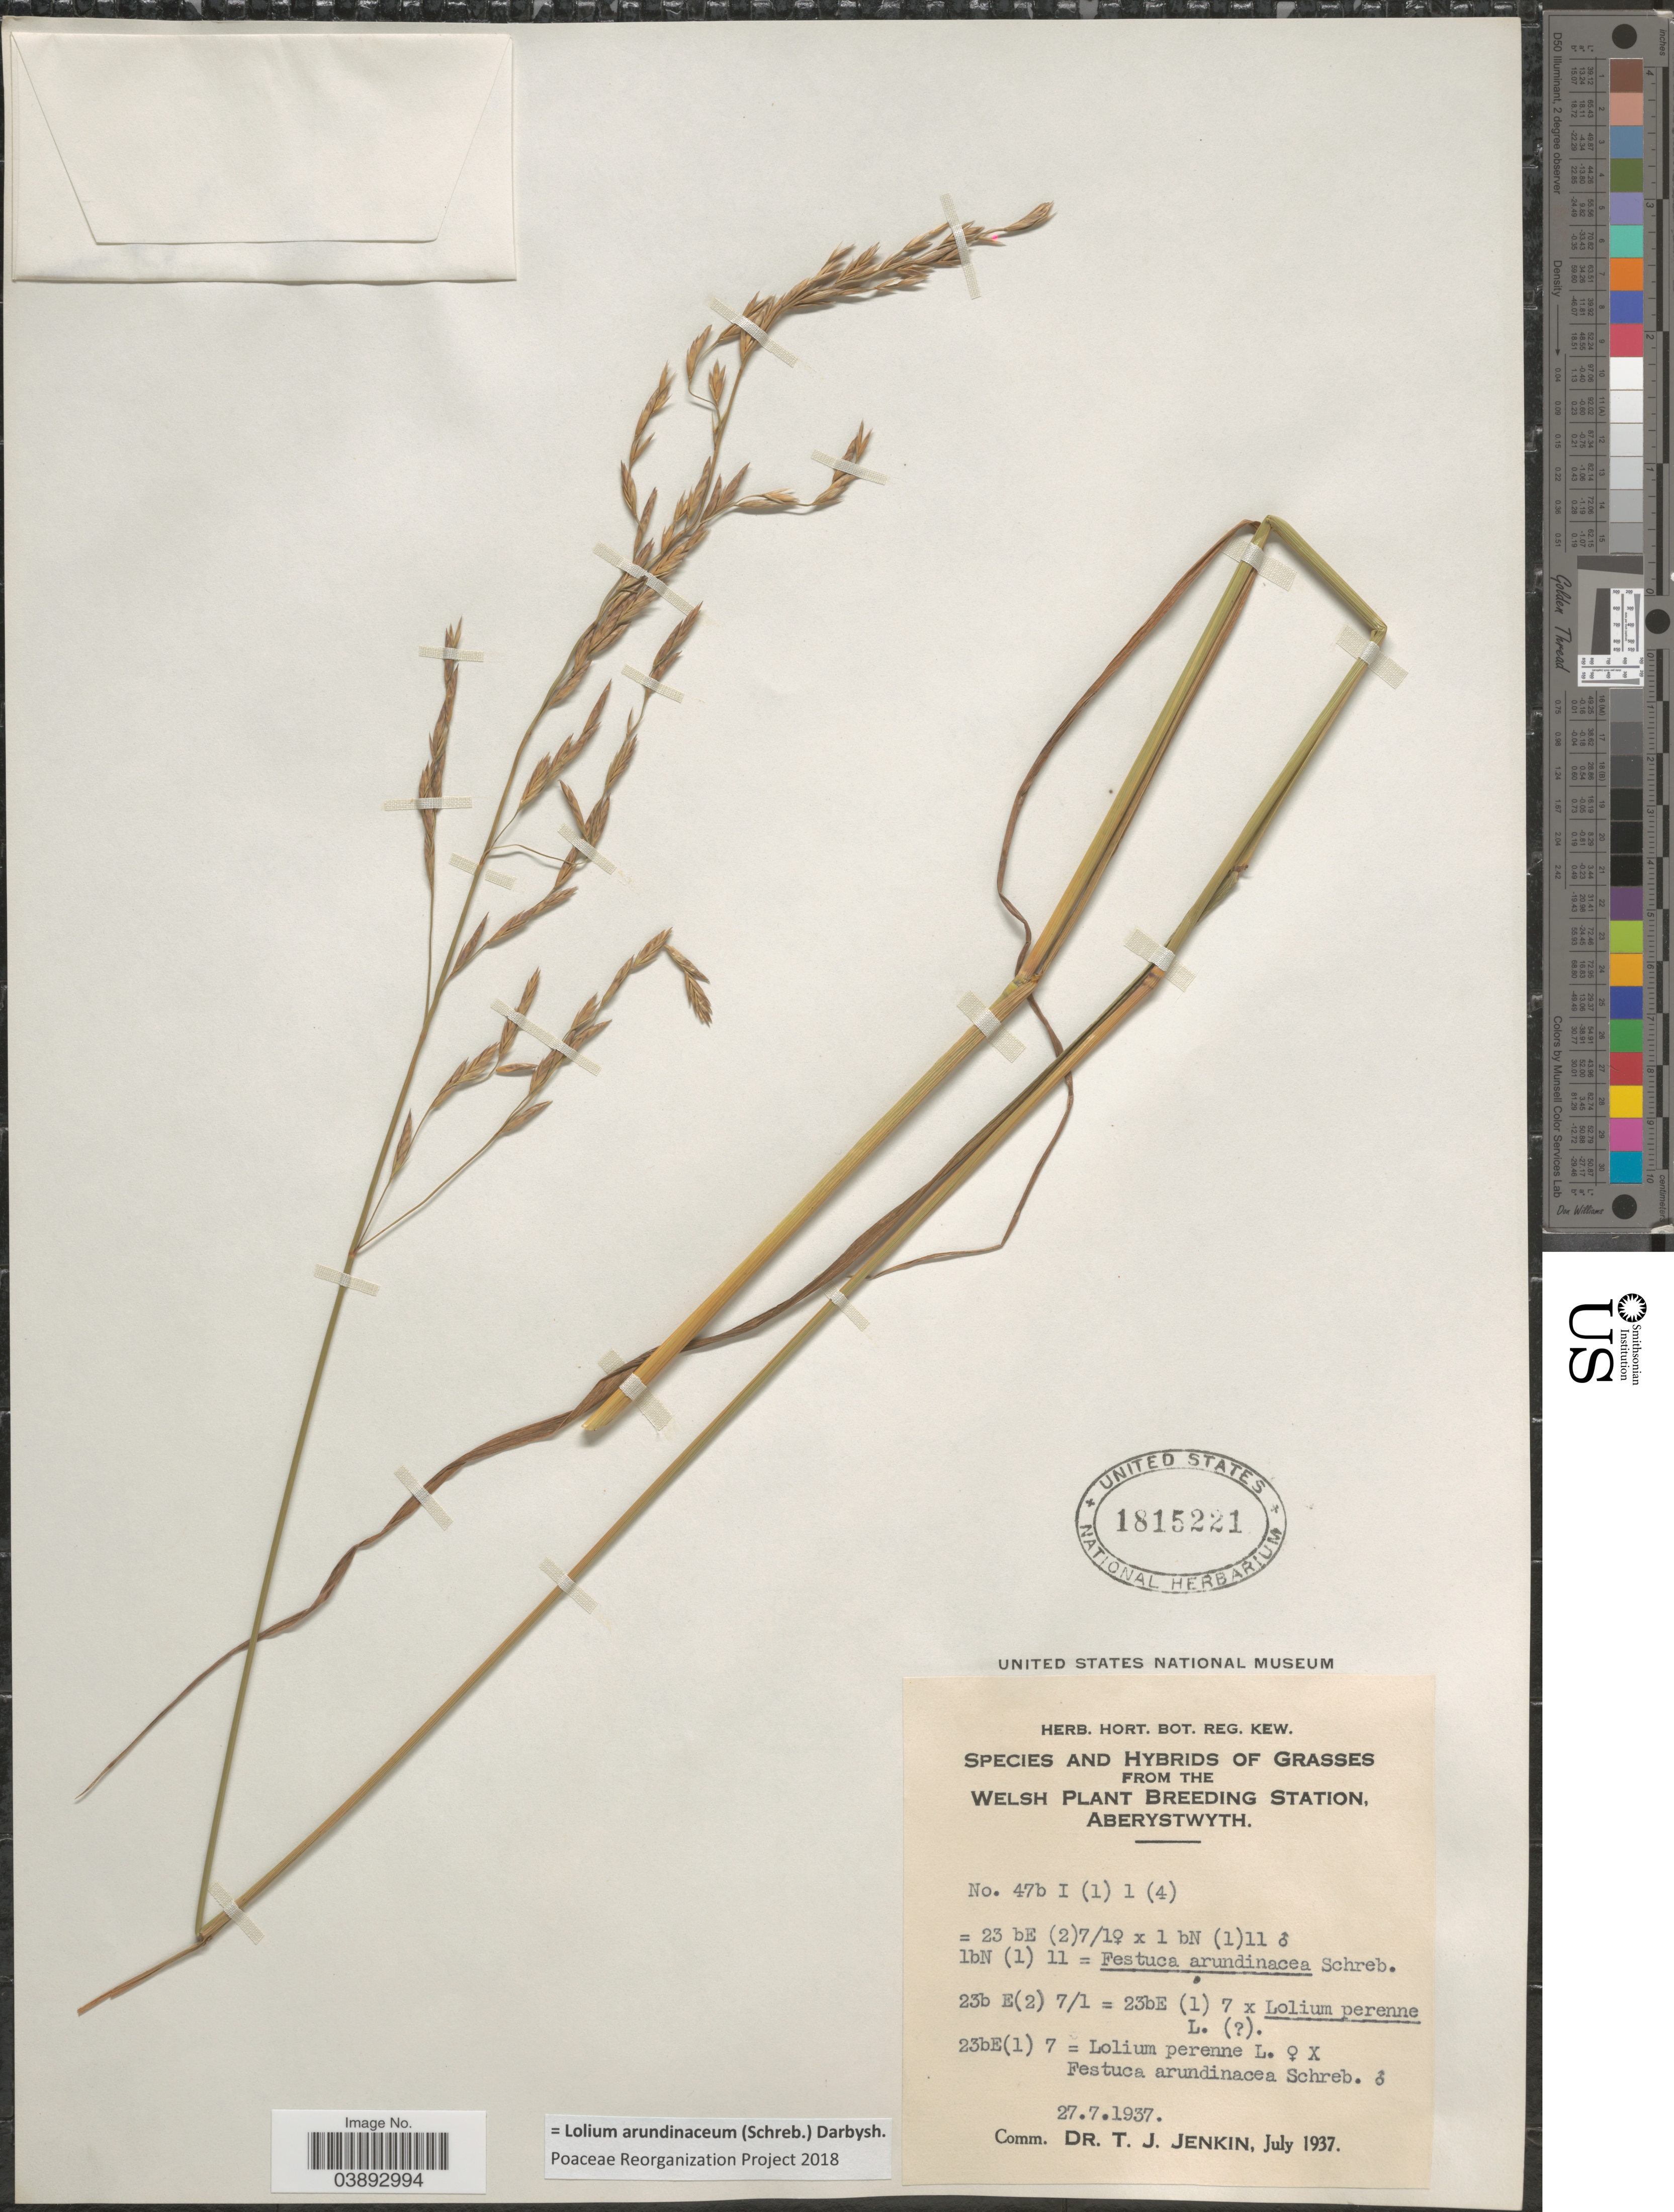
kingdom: Plantae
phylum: Tracheophyta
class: Liliopsida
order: Poales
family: Poaceae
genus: Lolium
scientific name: Lolium arundinaceum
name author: (Schreb.) Darbysh.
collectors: Ex herb. Hort. Bot. Reg. Kew.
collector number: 47b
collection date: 1937-07-27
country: United Kingdom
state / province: Wales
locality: Welsh Plant Breeding Station, Aberystwyth.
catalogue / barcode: US 1815221